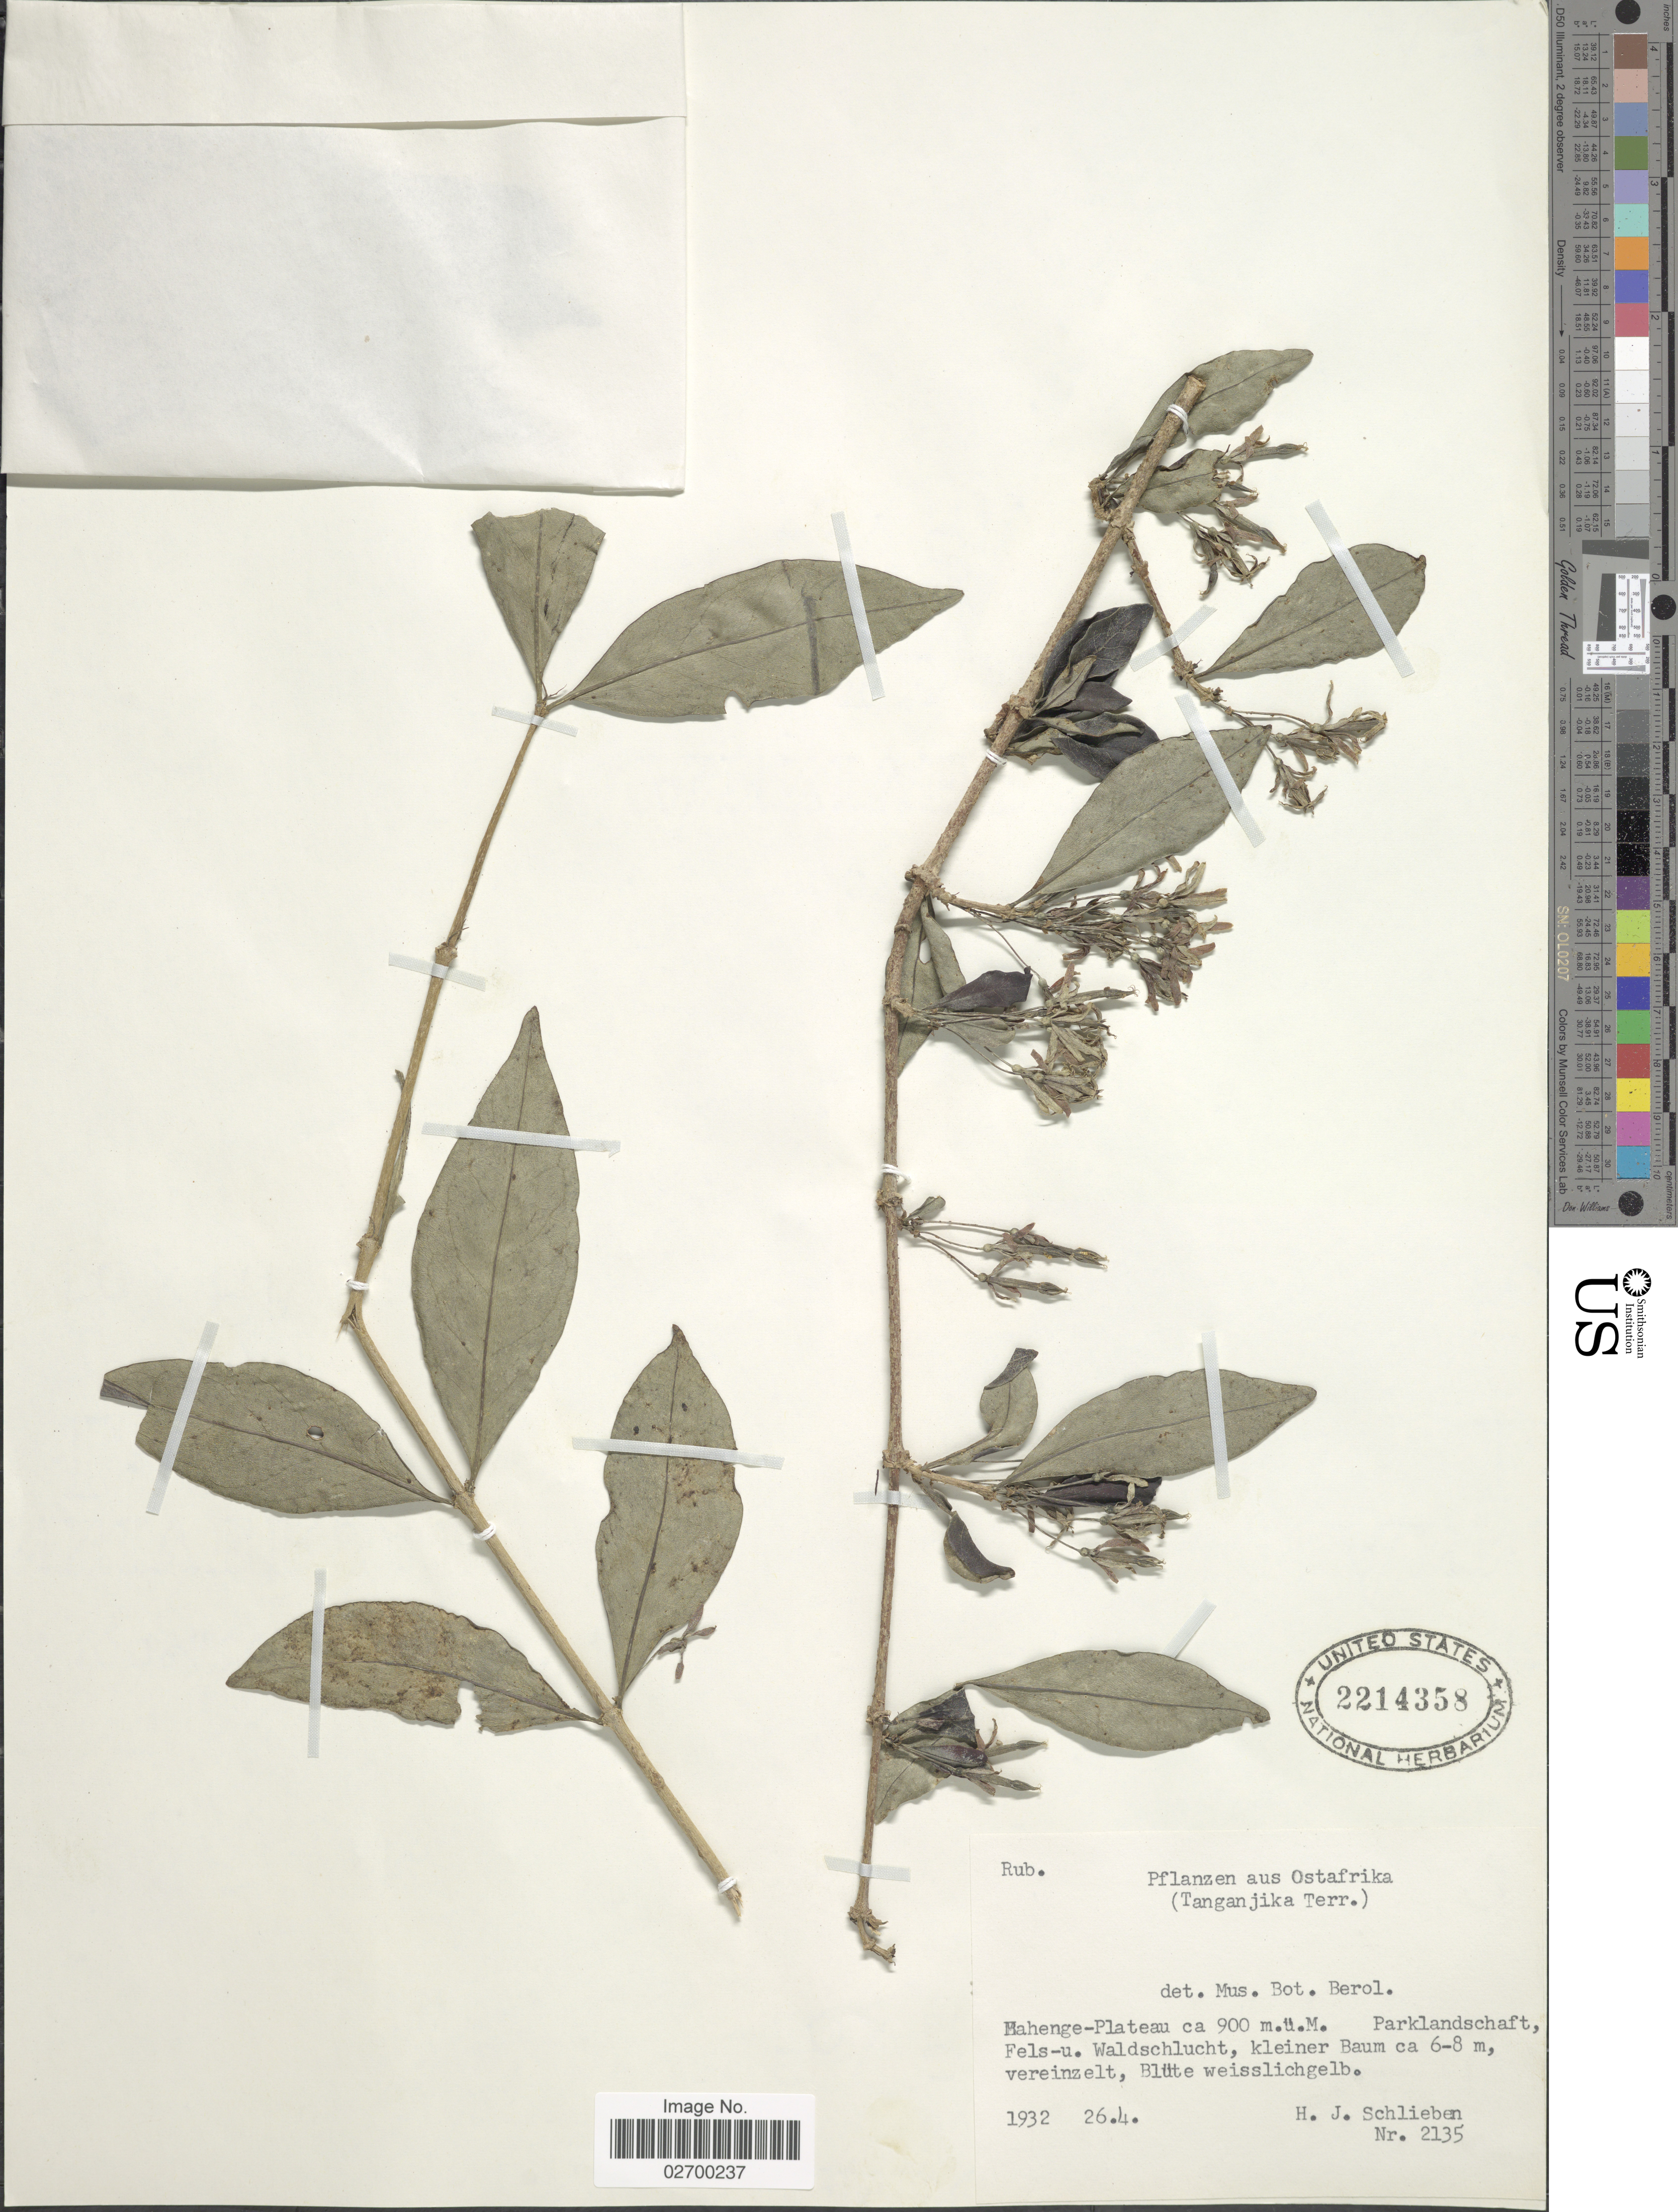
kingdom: Plantae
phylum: Tracheophyta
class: Magnoliopsida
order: Gentianales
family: Rubiaceae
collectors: H. J. Schlieben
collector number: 2135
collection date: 1932-04-26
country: Tanzania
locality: Ostafrika. Tanganjika Terr. Mahenge-Plateau. Parklandschaft, Fels-u.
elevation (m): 900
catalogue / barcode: US 2214358